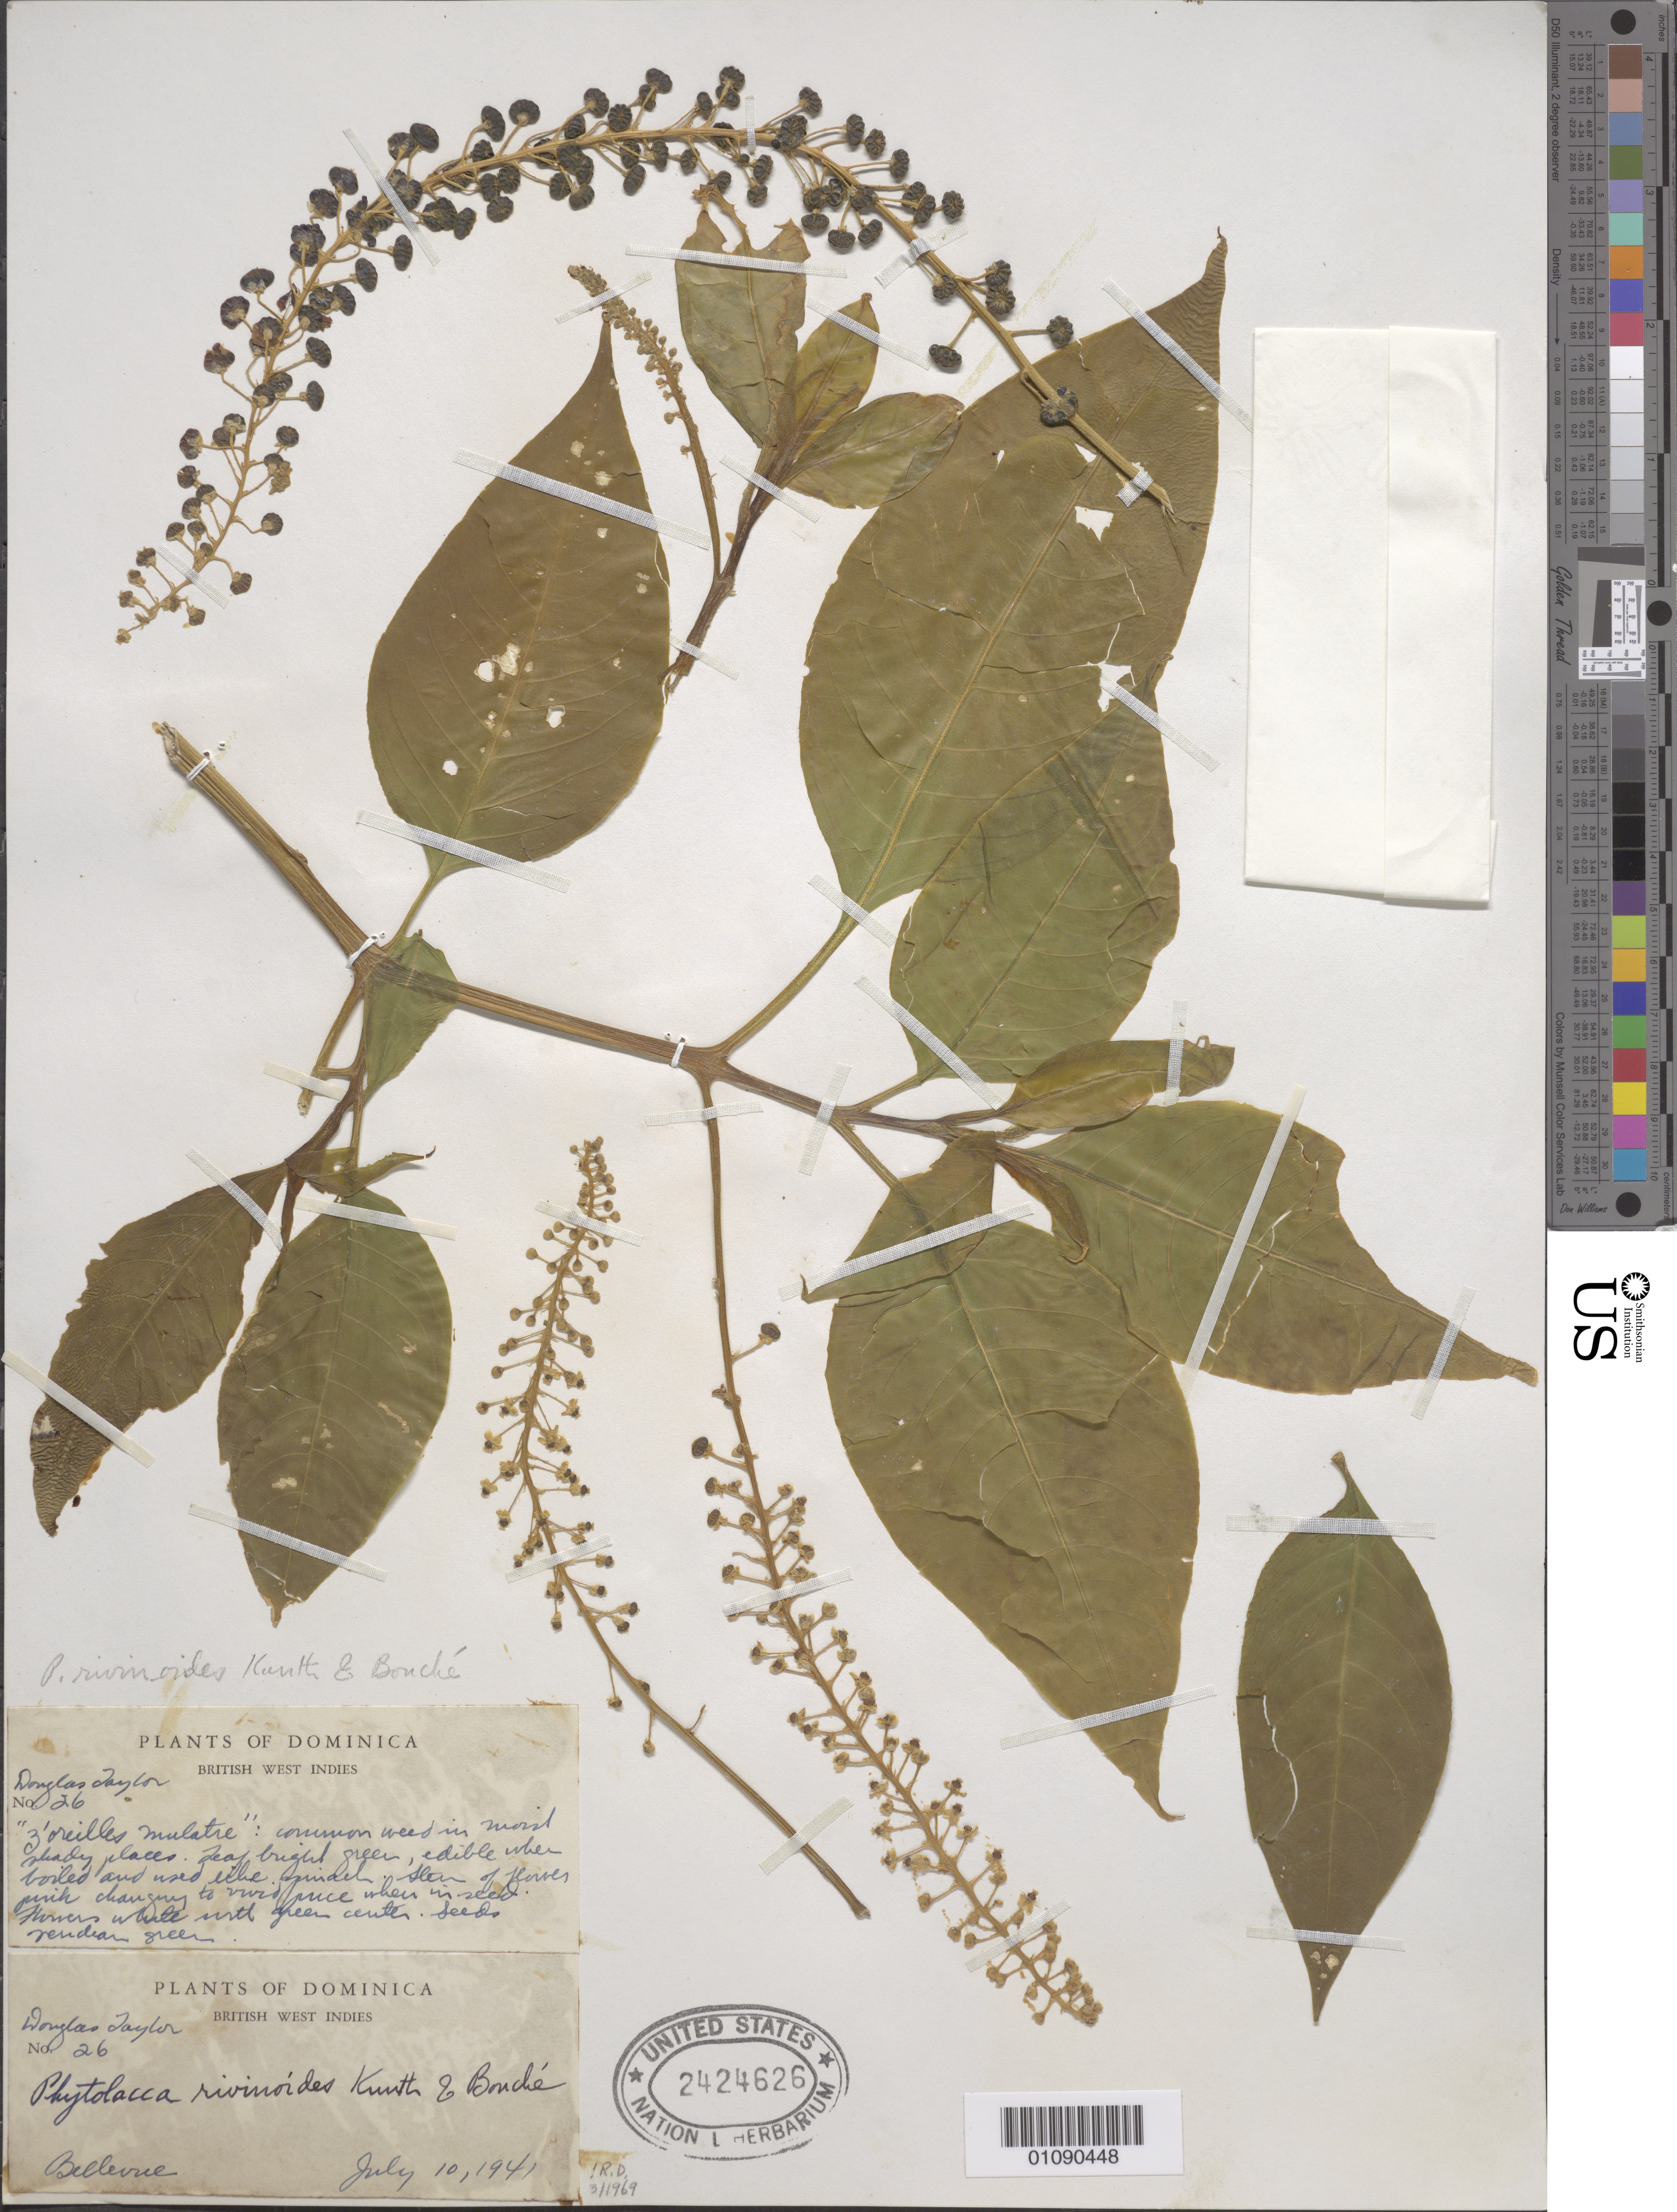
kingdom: Plantae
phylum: Tracheophyta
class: Magnoliopsida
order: Caryophyllales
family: Phytolaccaceae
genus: Phytolacca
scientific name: Phytolacca rivinoides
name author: Kunth & C.D. Bouché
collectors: D. Taylor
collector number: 26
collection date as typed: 10 Jul 1941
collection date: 1941-07-10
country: Dominica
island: Dominica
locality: Bellevue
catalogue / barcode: US 2424626